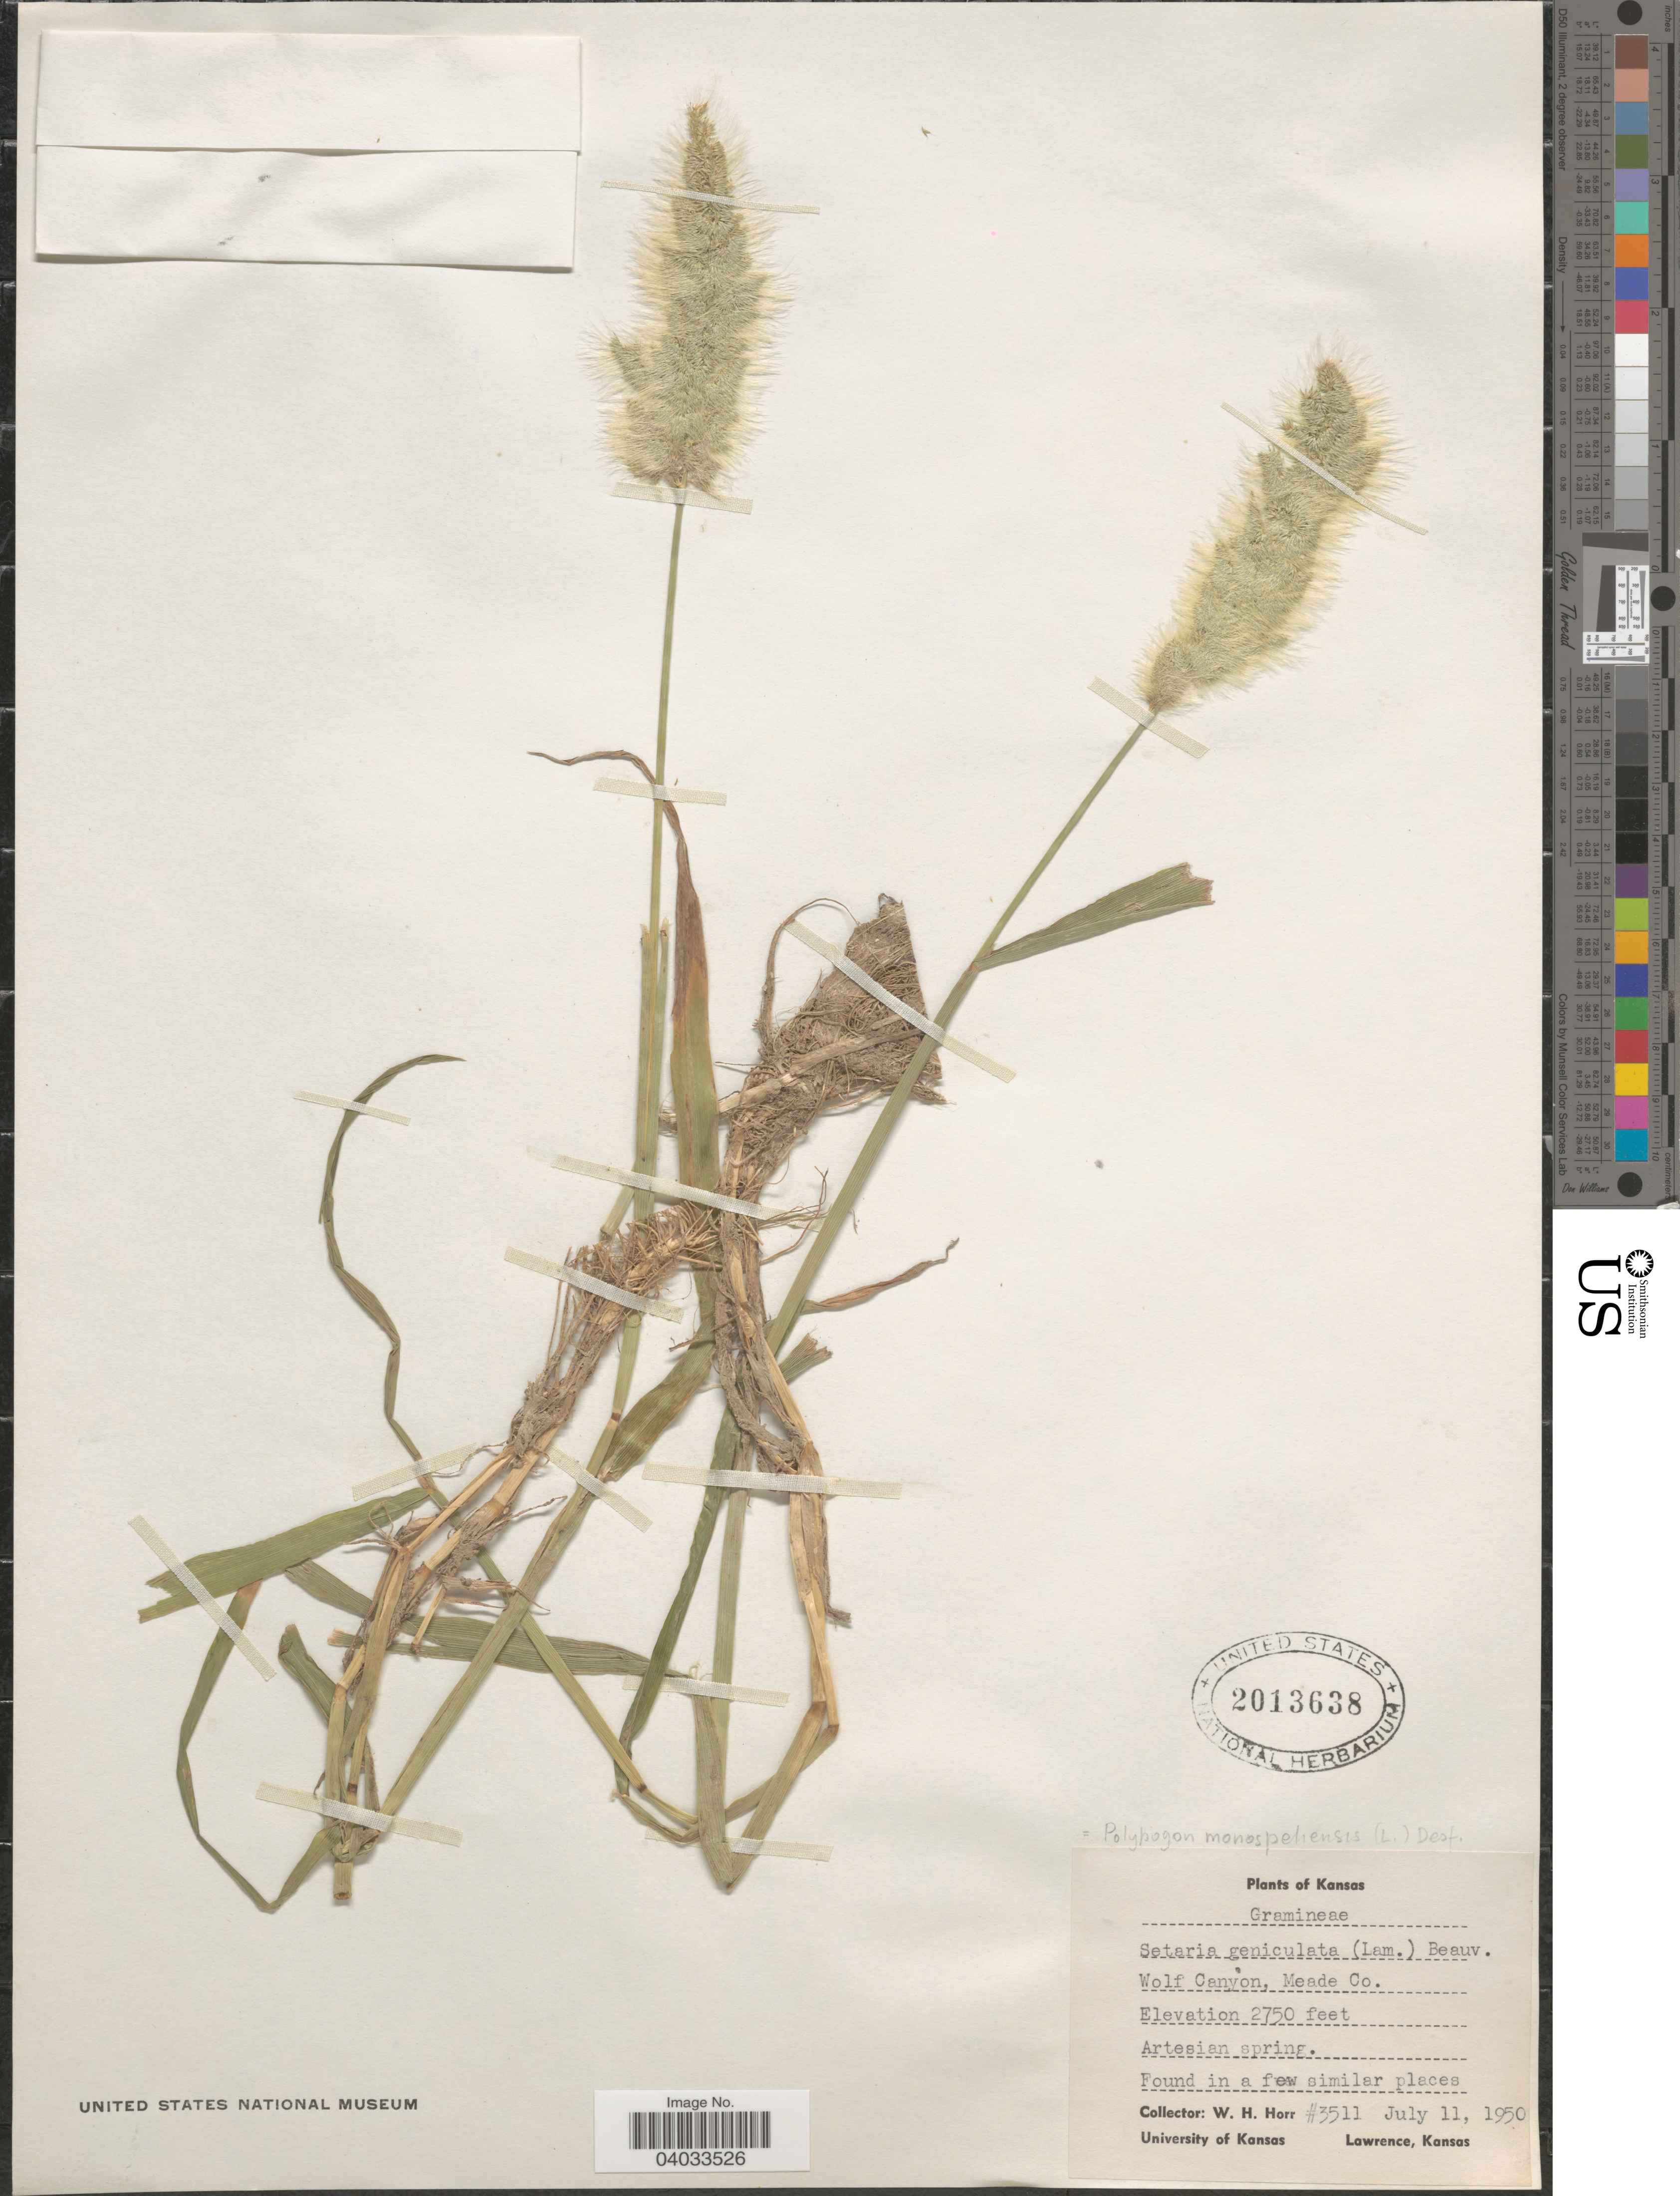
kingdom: Plantae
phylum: Tracheophyta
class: Liliopsida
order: Poales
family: Poaceae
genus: Polypogon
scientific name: Polypogon monspeliensis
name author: (L.) Desf.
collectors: W. H. Horr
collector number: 3511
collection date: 1950-07-11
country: United States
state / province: Kansas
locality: Wolf Canyon, Meade Co.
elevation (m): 838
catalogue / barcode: US 2013638